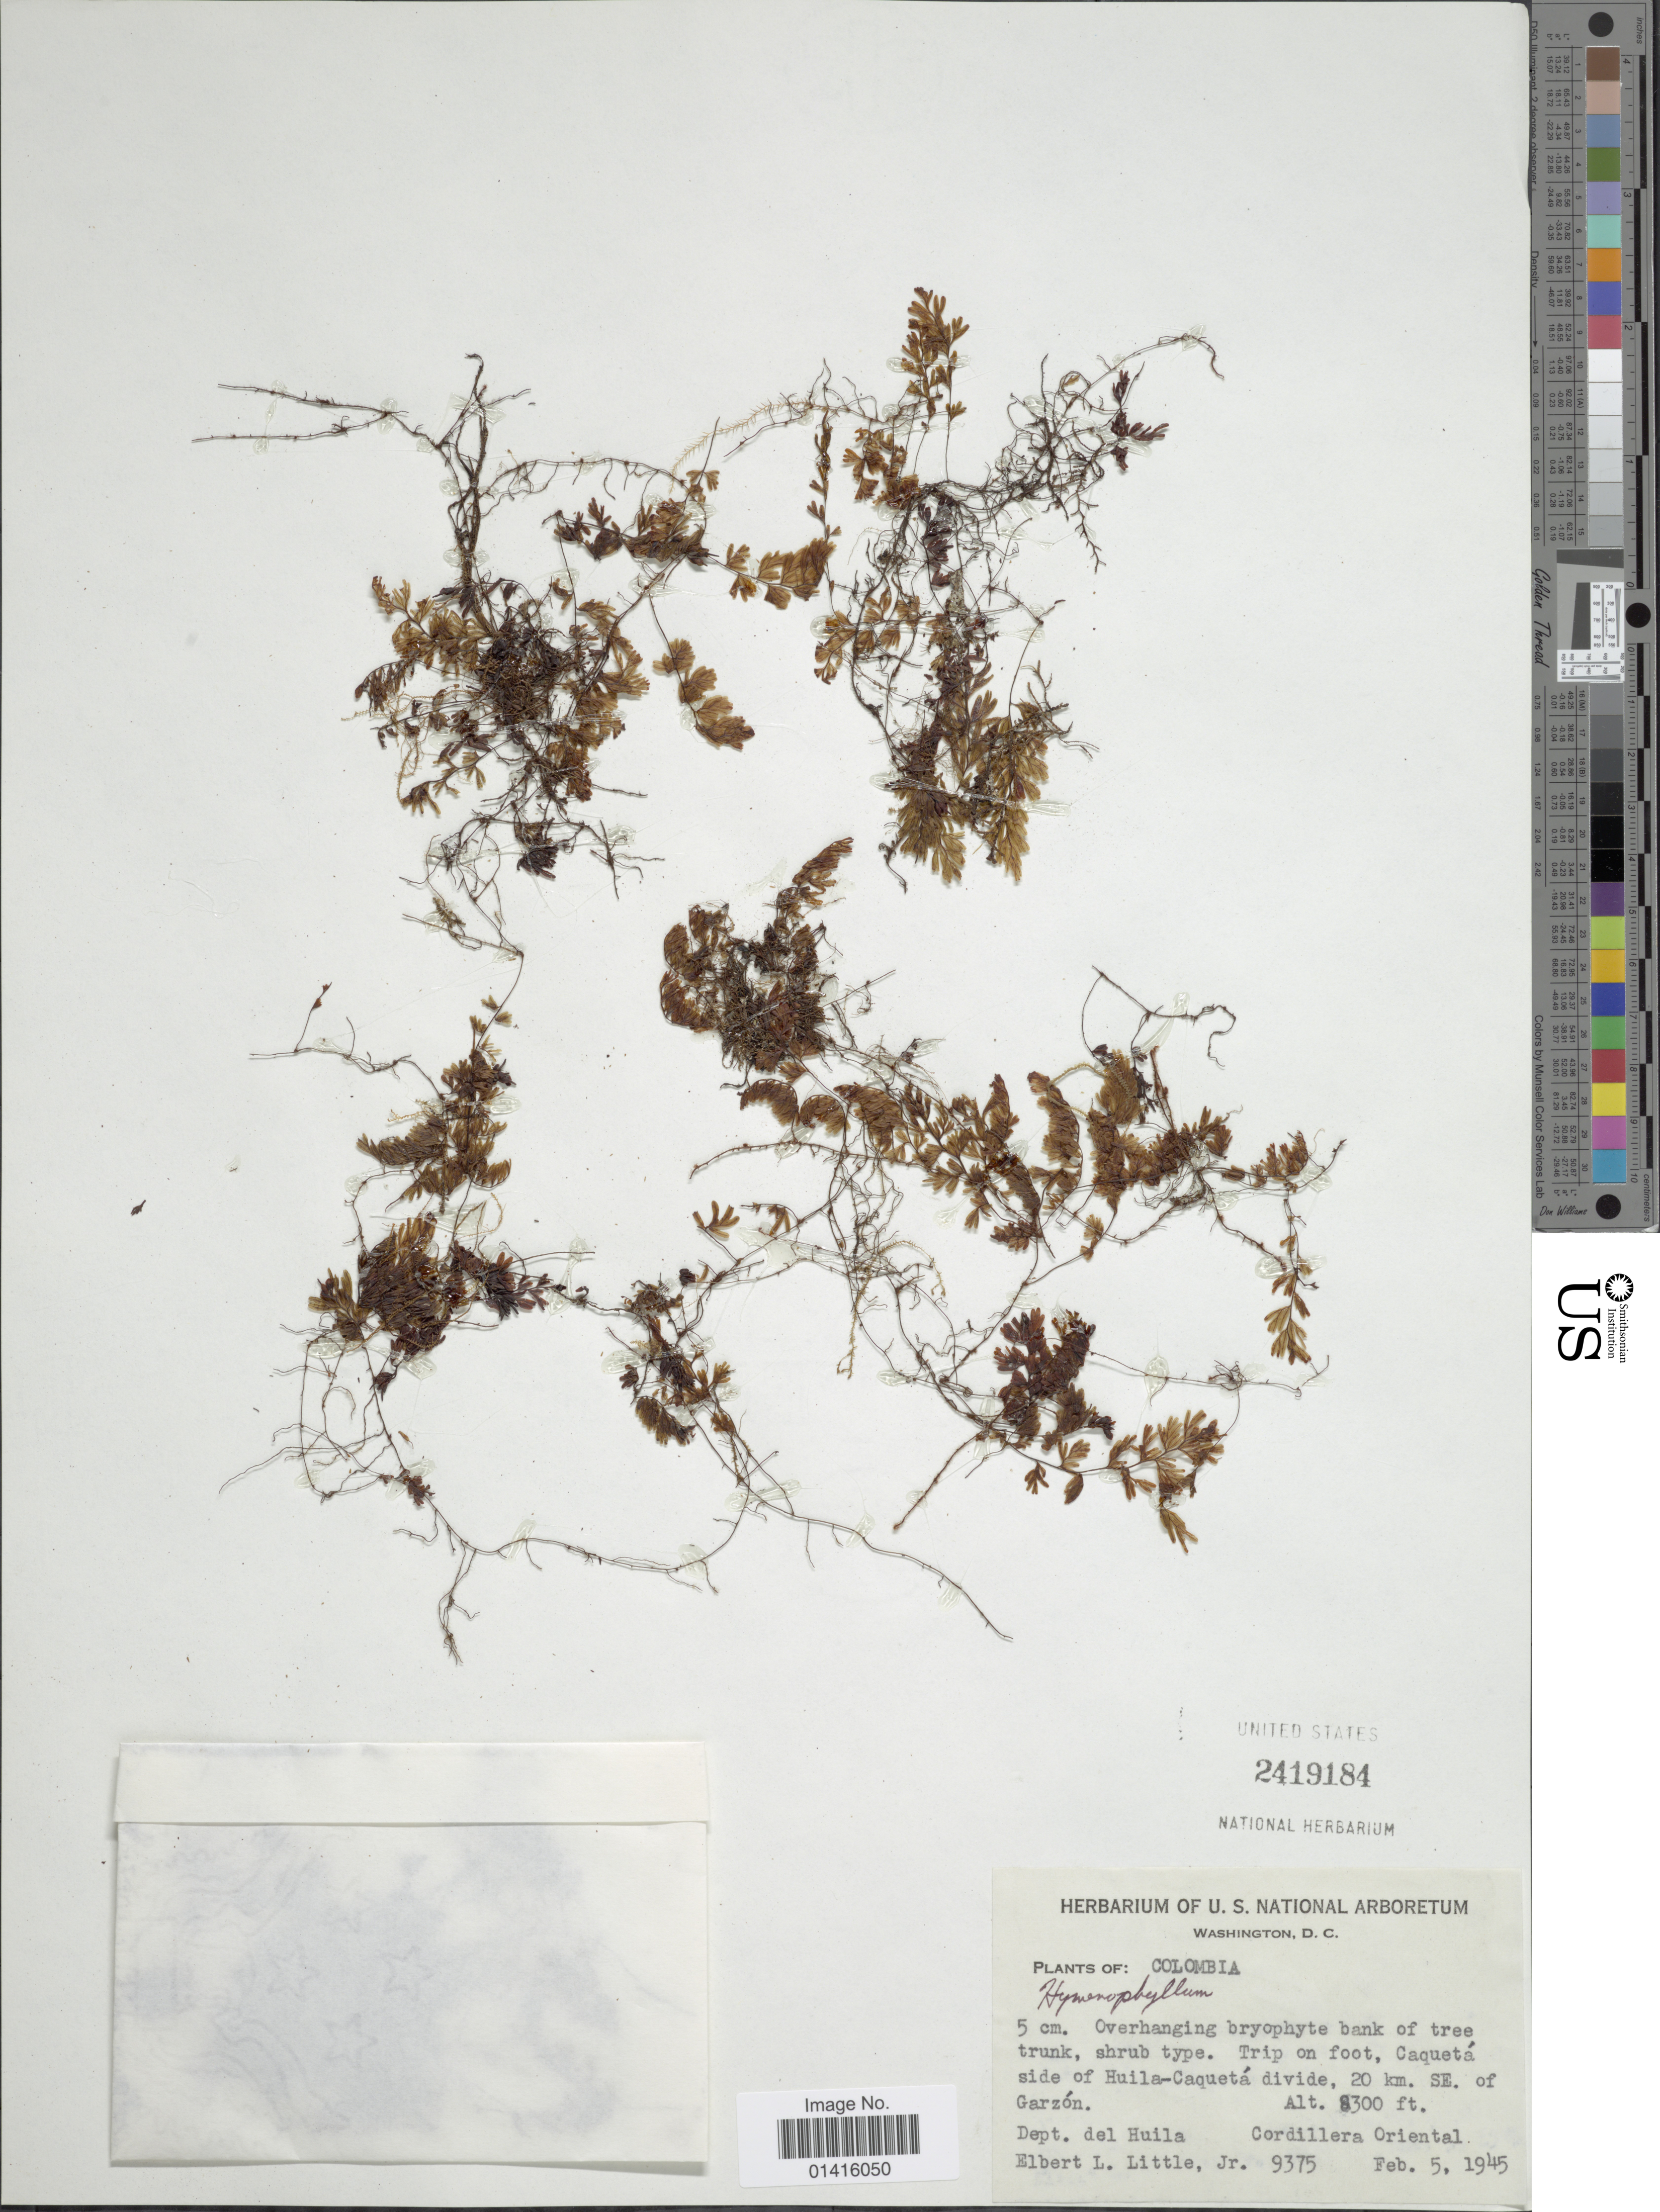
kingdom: Plantae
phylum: Tracheophyta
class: Polypodiopsida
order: Hymenophyllales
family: Hymenophyllaceae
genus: Hymenophyllum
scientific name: Hymenophyllum gollmeri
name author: Bosch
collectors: E. L. Little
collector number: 9375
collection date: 1945-02-05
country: Colombia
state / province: Huila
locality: Trip on foot, Caquetá side of Huila-Caquetá divide, 20km SE of Garzón, cordillera oriental, Dept. Del Huila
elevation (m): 2530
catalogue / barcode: US 2419184